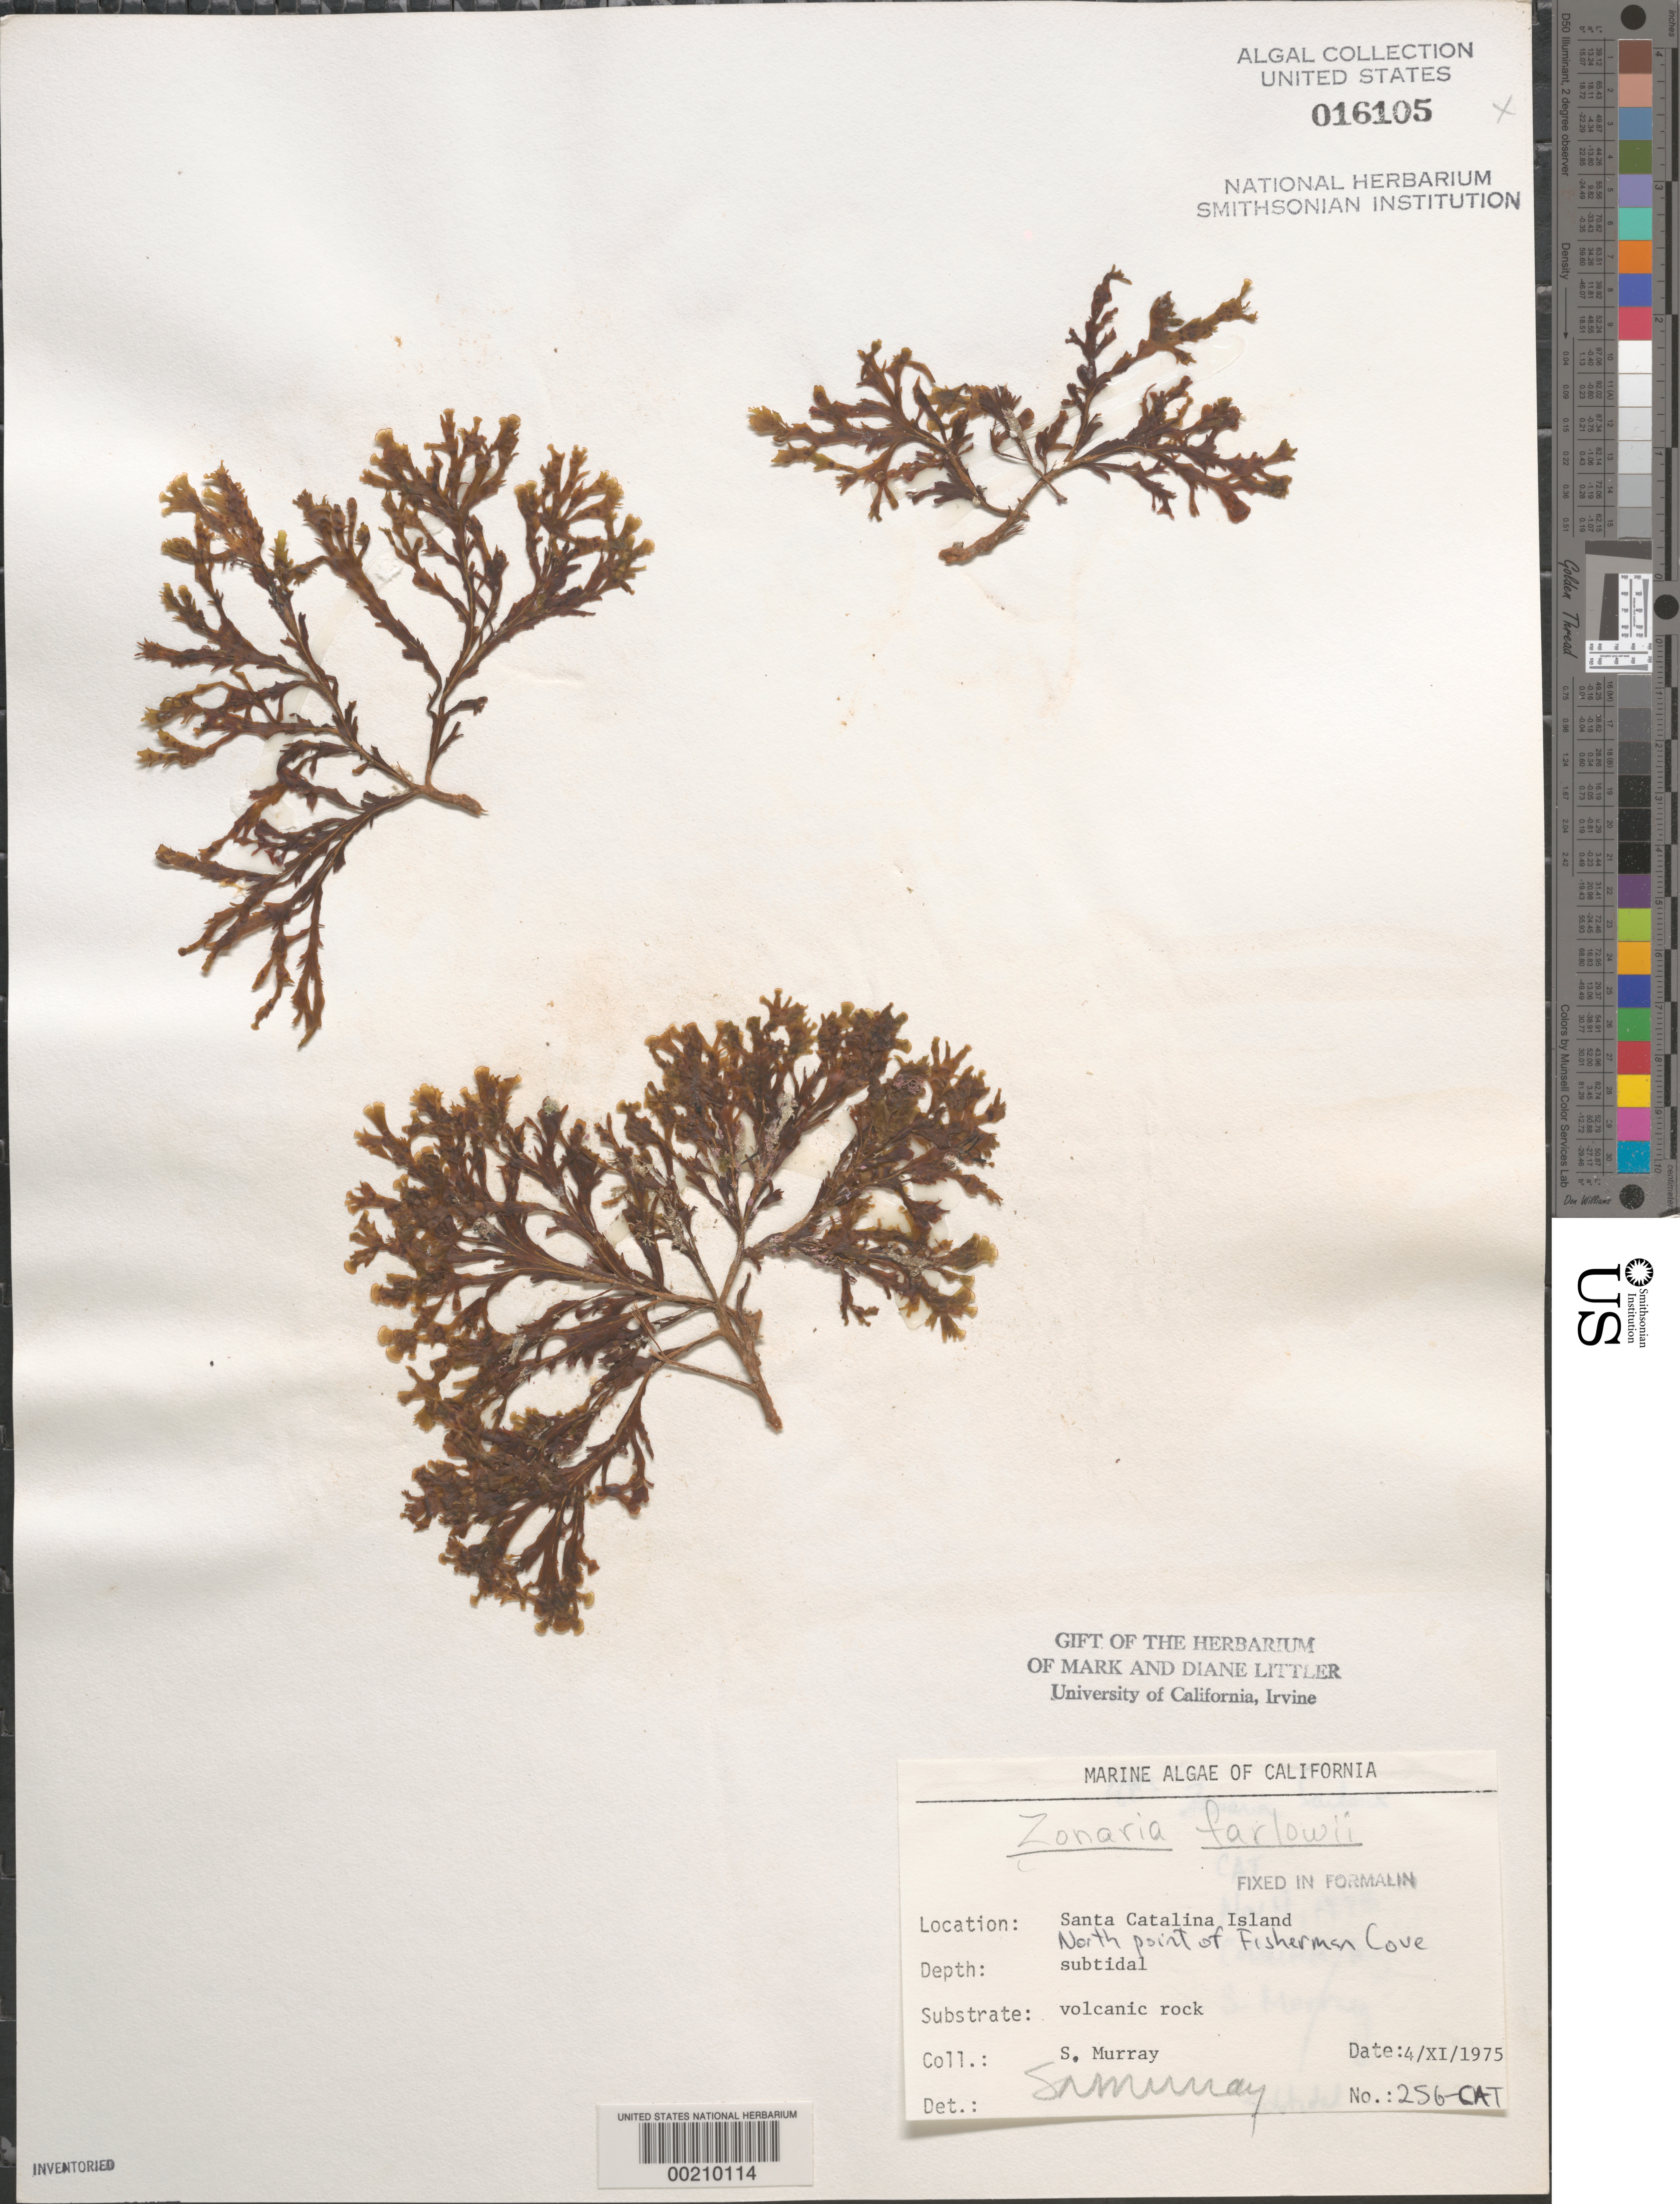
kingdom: Chromista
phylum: Ochrophyta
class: Phaeophyceae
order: Dictyotales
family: Dictyotaceae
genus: Zonaria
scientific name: Zonaria farlowii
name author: Setch. & N.L. Gardner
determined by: Murray, S. N.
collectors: S. N. Murray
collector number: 256-cat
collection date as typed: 04 Nov 1975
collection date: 1975-11-04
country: United States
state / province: California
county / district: Los Angeles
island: Santa Catalina Island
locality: Fishermen Cove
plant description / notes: BLM-SOCALBIGHT Rocky Intertidal Survey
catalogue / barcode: US 16105